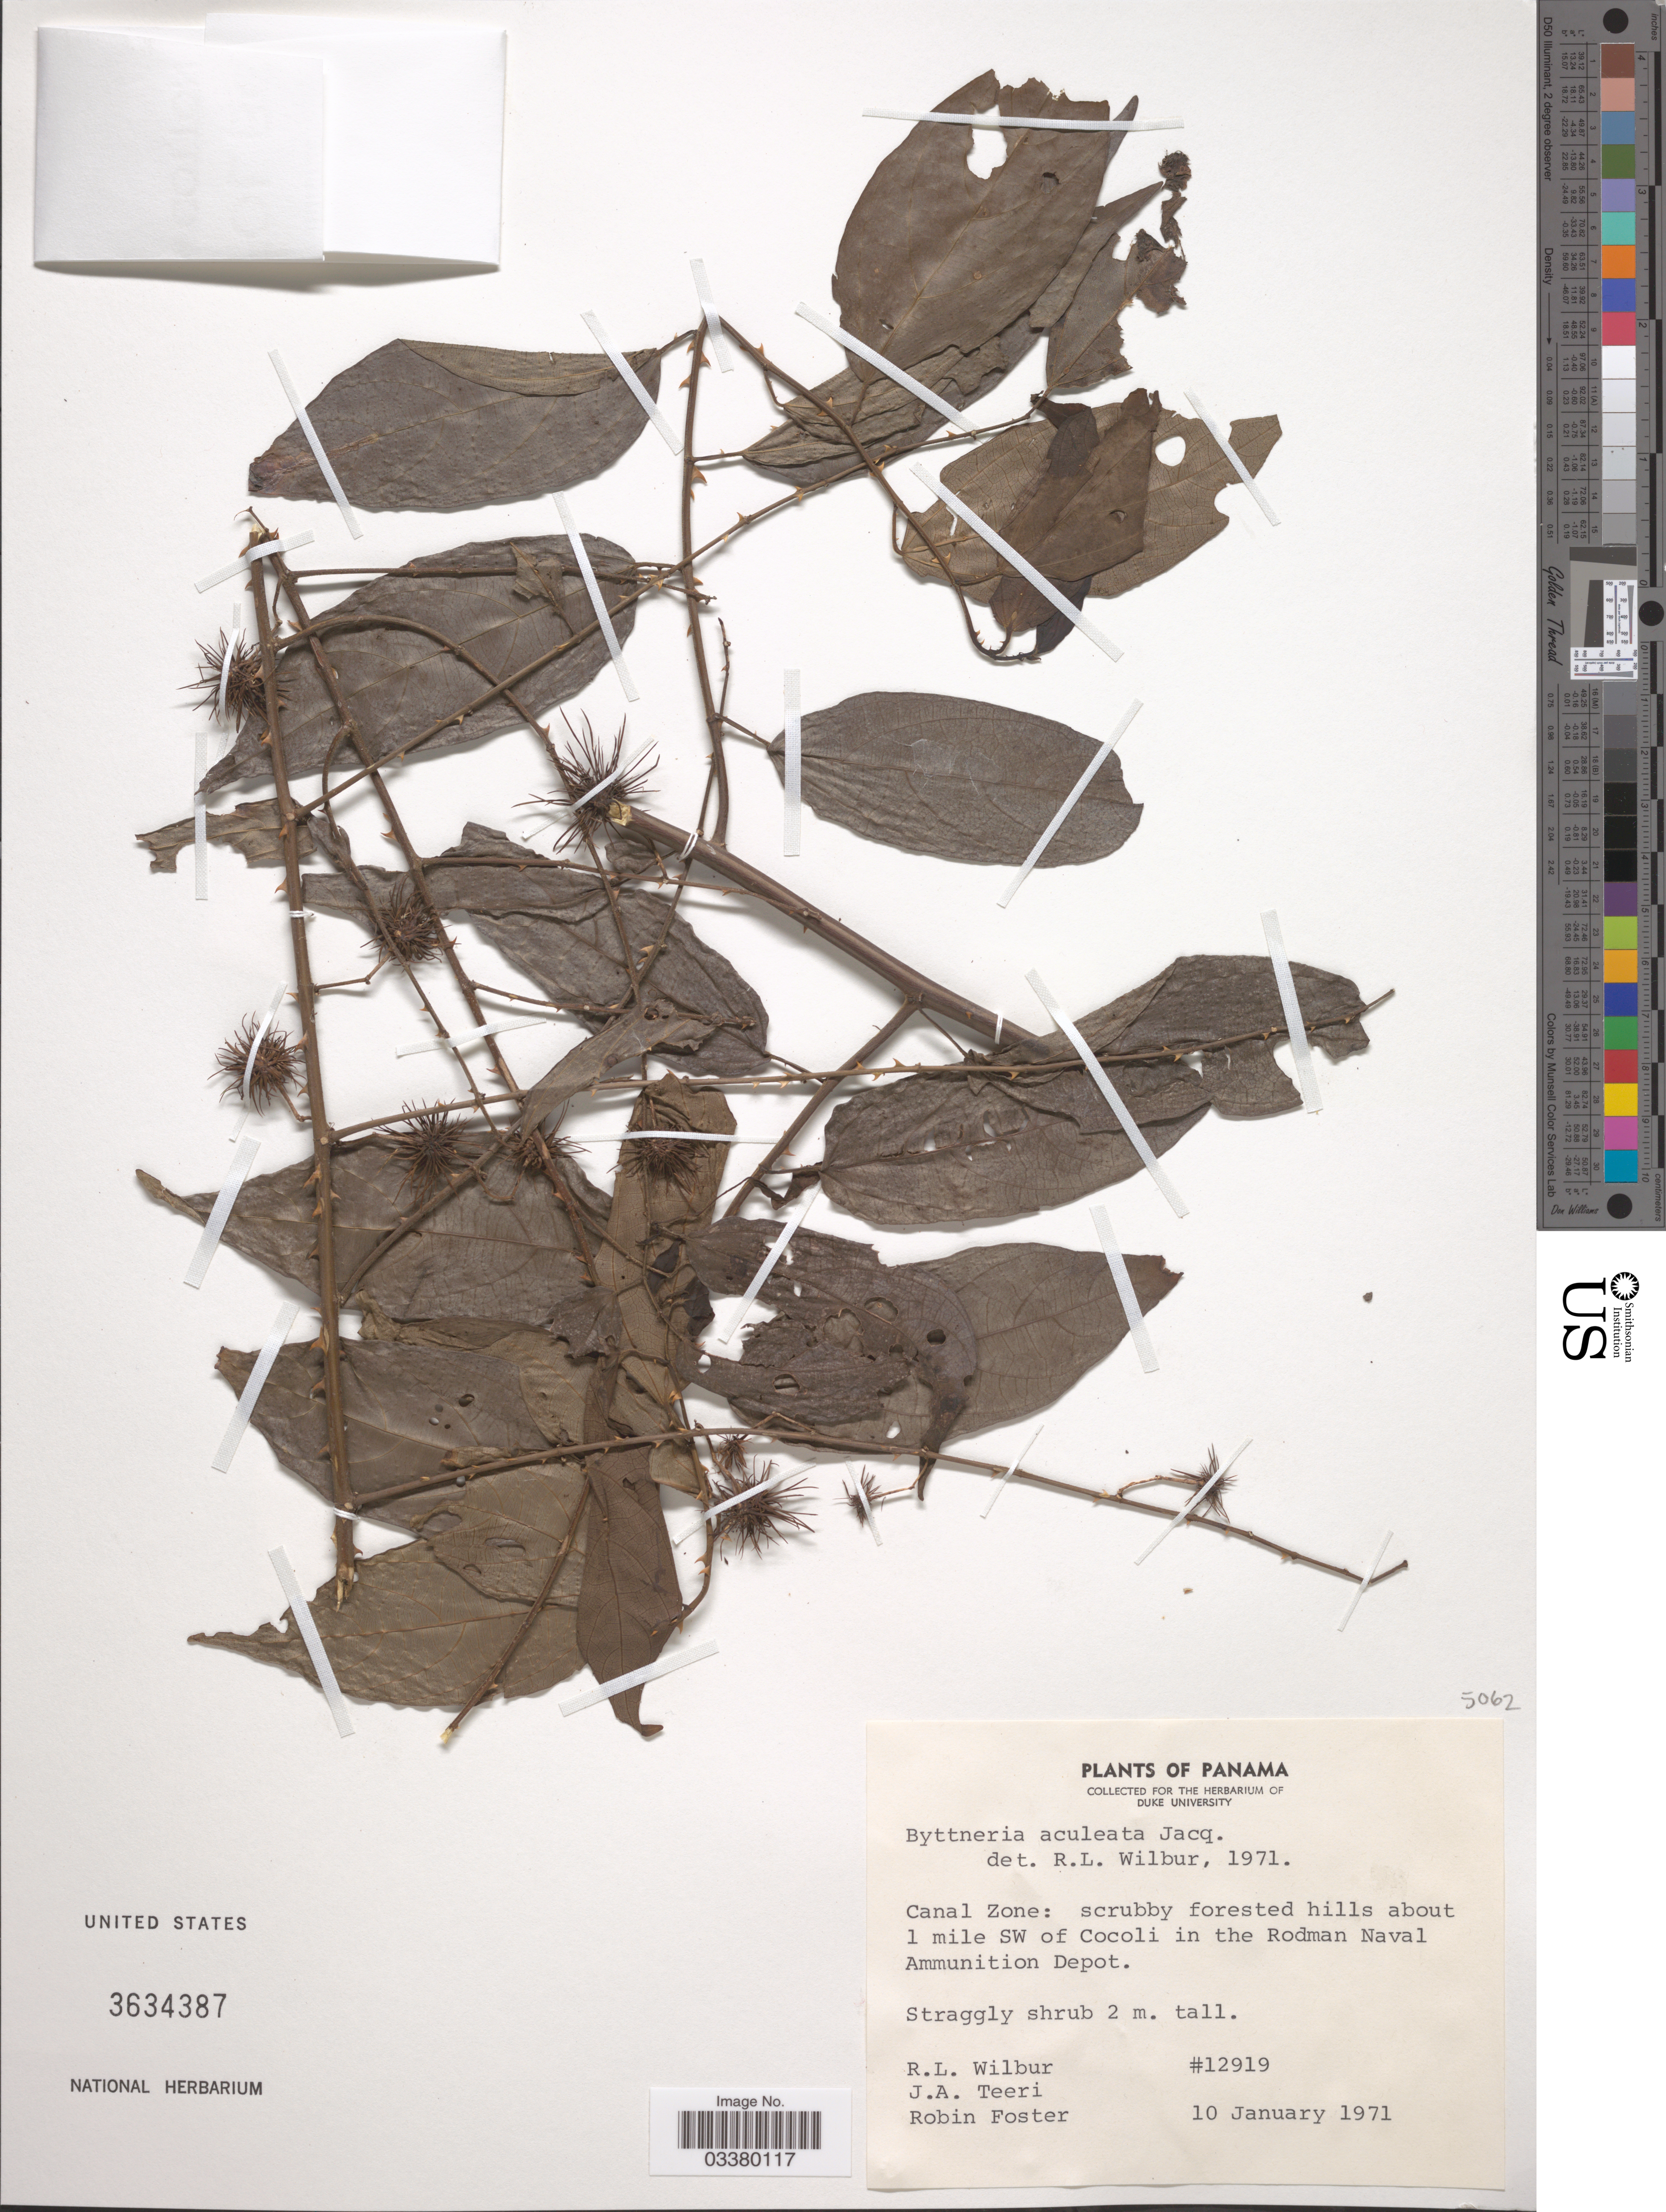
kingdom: Plantae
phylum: Tracheophyta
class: Magnoliopsida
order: Malvales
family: Malvaceae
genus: Byttneria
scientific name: Byttneria aculeata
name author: (Jacq.) Jacq.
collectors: R. L. Wilbur, J. Teeri & R. B. Foster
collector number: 12919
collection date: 1971-01-10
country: Panama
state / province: Panamá Oeste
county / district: Canal Zone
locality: scrubby forested hills about 1 mile SW of Cocoli in the Rodman Naval Ammunition Depot.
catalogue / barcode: US 3634387